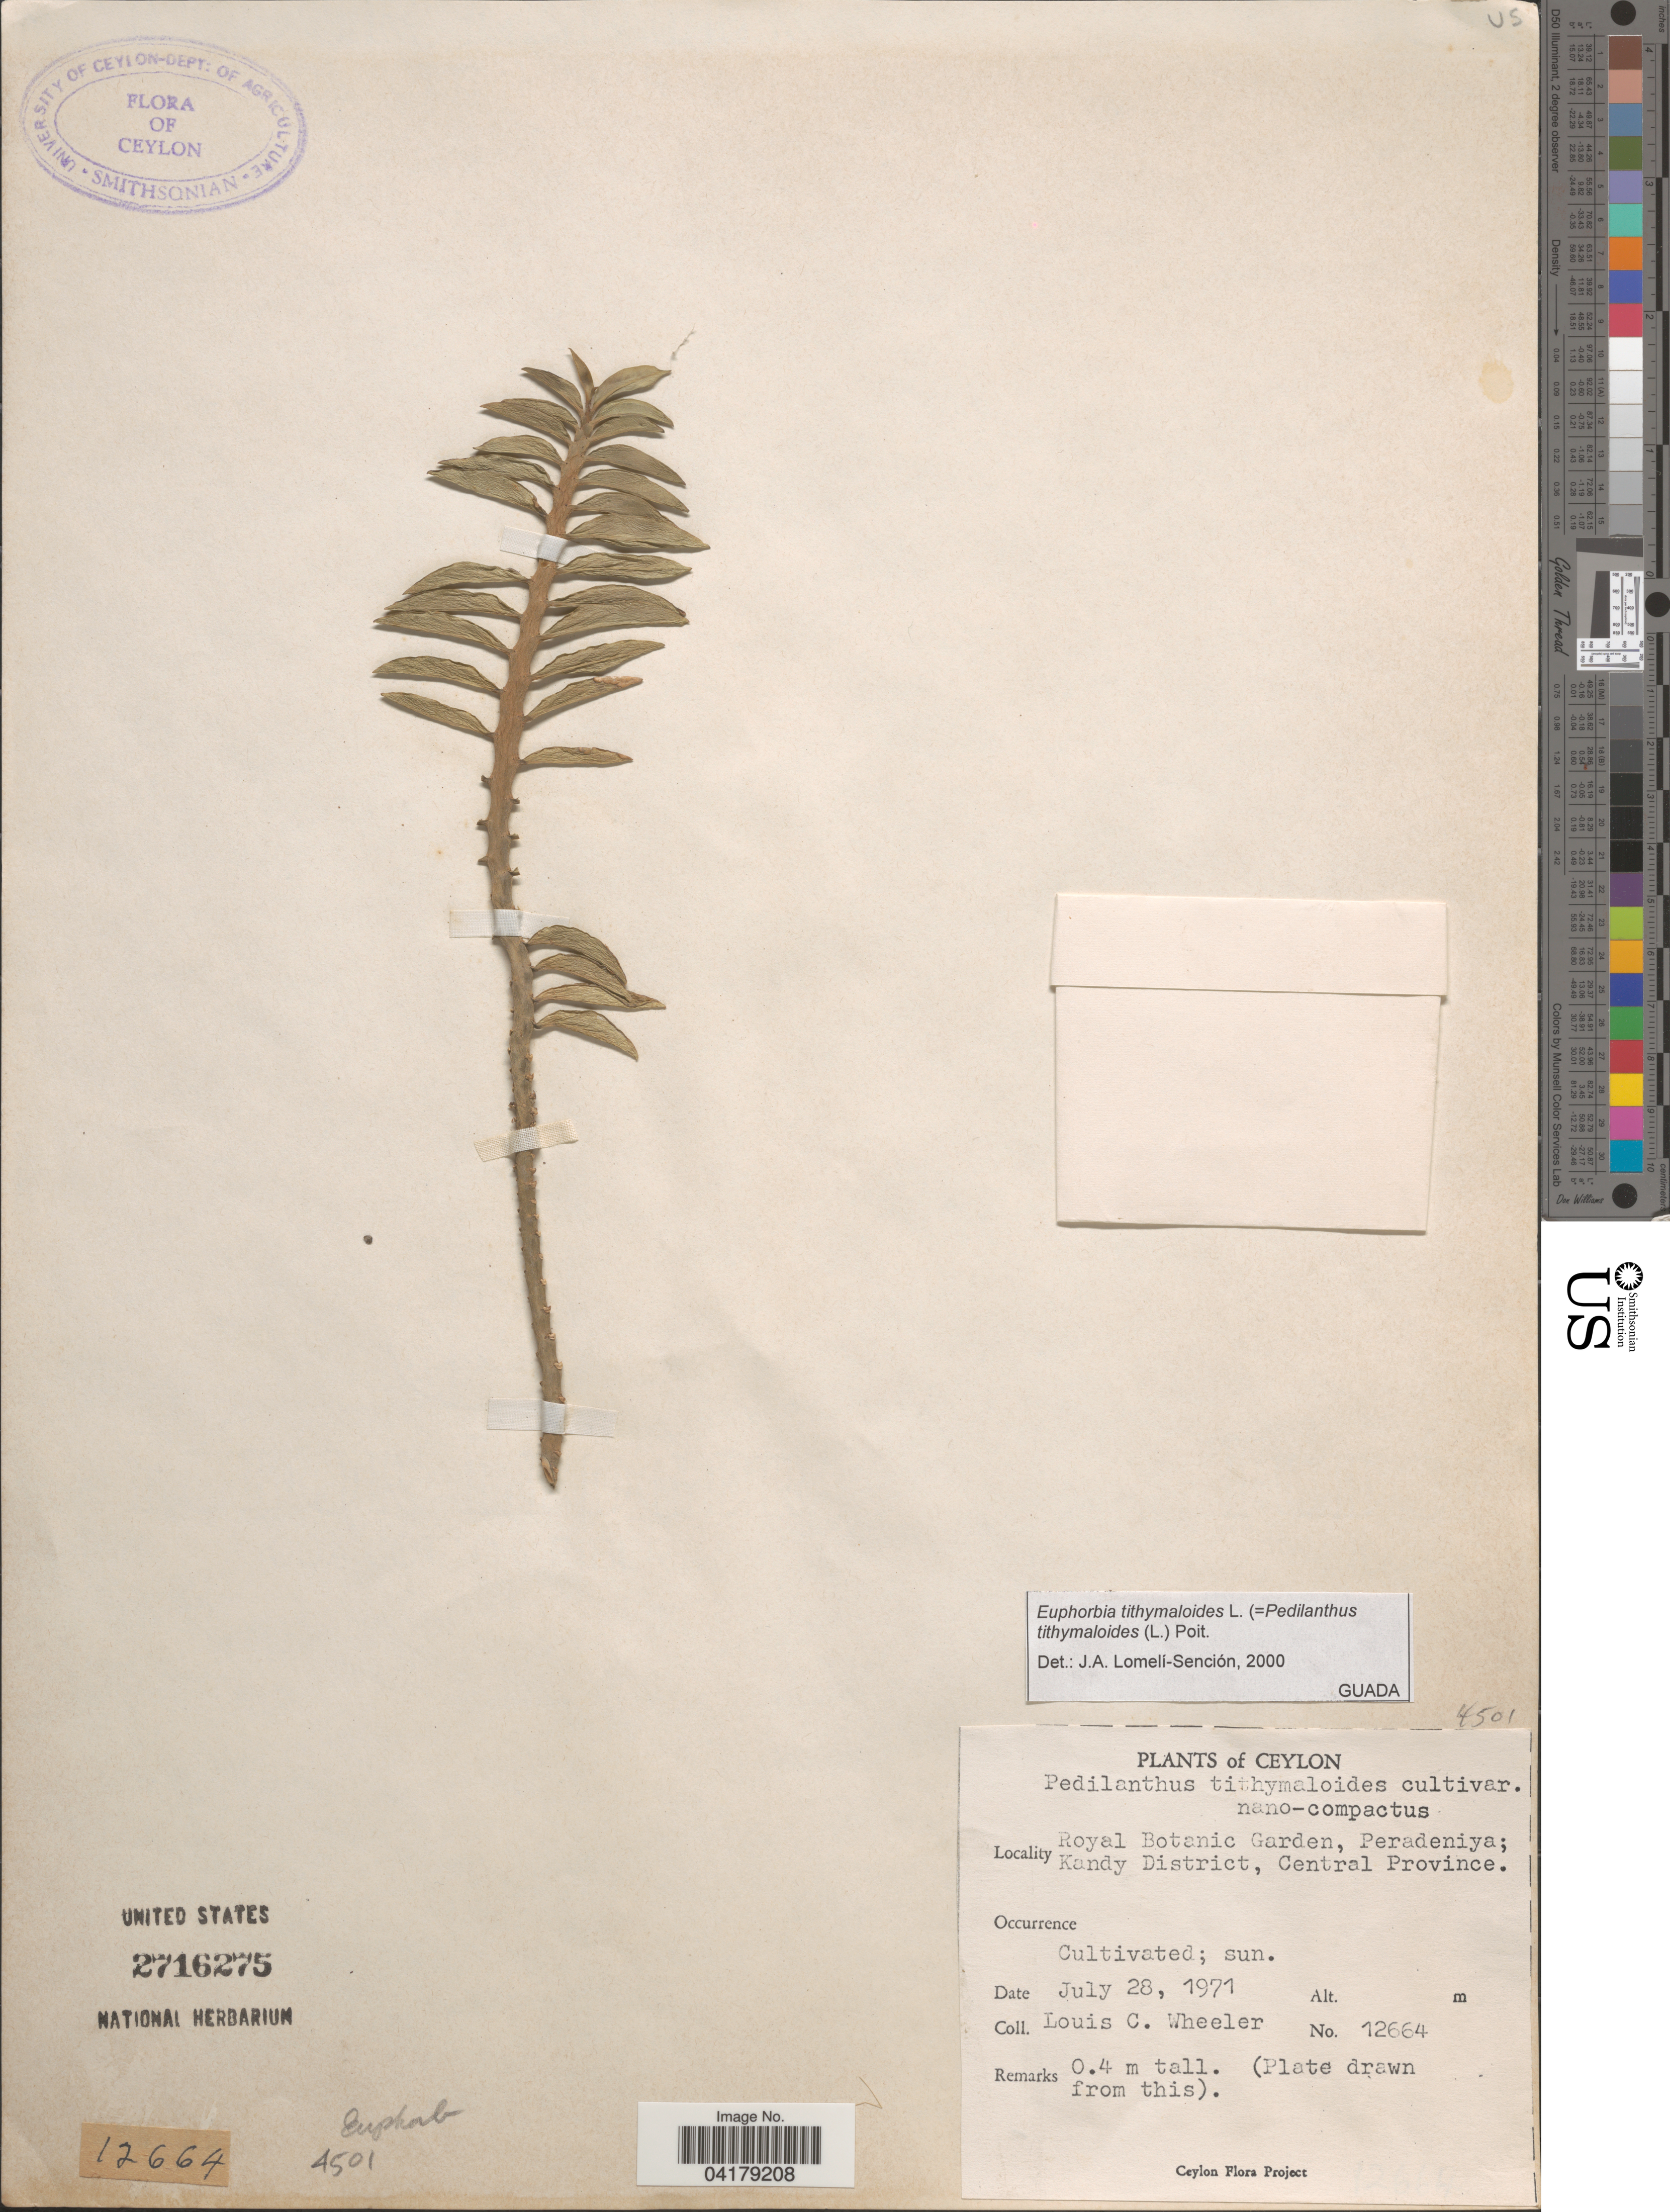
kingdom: Plantae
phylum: Tracheophyta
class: Magnoliopsida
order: Malpighiales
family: Euphorbiaceae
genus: Euphorbia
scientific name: Euphorbia tithymaloides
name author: L.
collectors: L. C. Wheeler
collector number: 12664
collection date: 1971-07-28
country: Sri Lanka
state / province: Central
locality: Ceylon. Royal Botanic Garden, Peradeniya; Kandy District.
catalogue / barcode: US 2716275